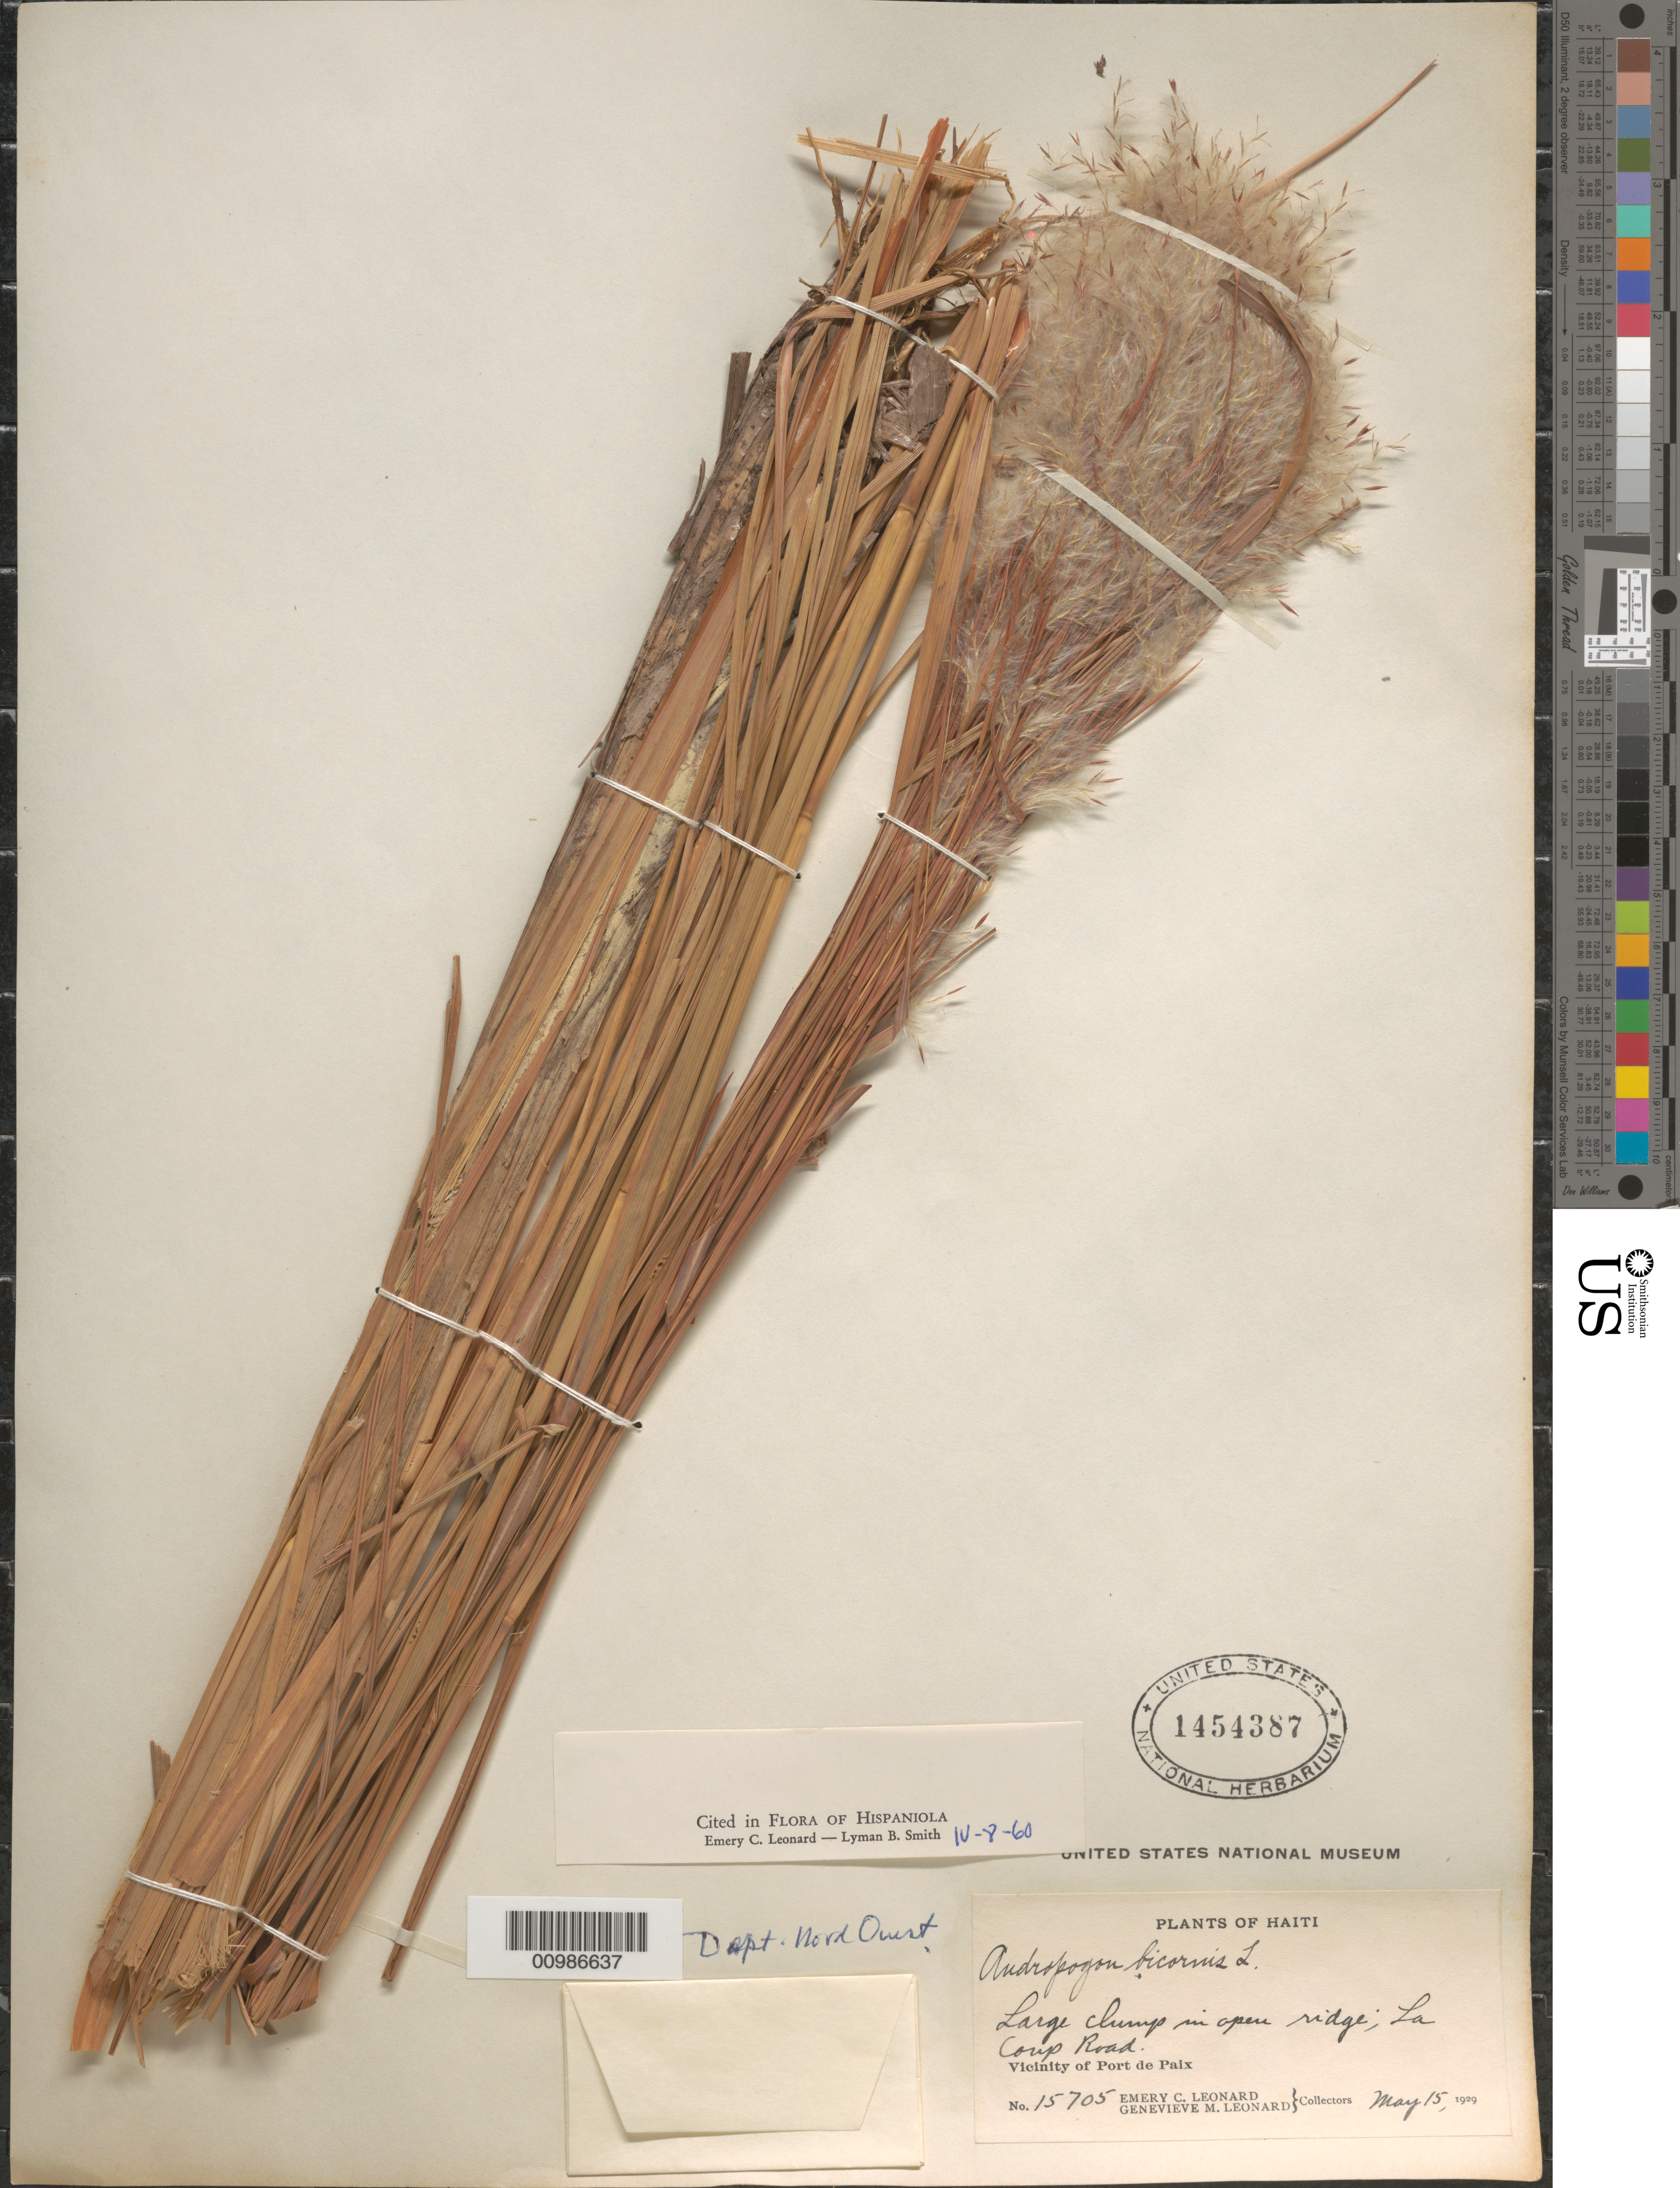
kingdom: Plantae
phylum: Tracheophyta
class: Liliopsida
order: Poales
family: Poaceae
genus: Andropogon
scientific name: Andropogon bicornis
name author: L.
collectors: E. C. Leonard & G. M. Leonard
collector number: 15705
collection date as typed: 15 May 1929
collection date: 1929-05-15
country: Haiti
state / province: Nord-Óuest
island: Hispaniola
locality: Vicinity of Port de Paix, La Coup Road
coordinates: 0 N, 0 E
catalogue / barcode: US 1454387